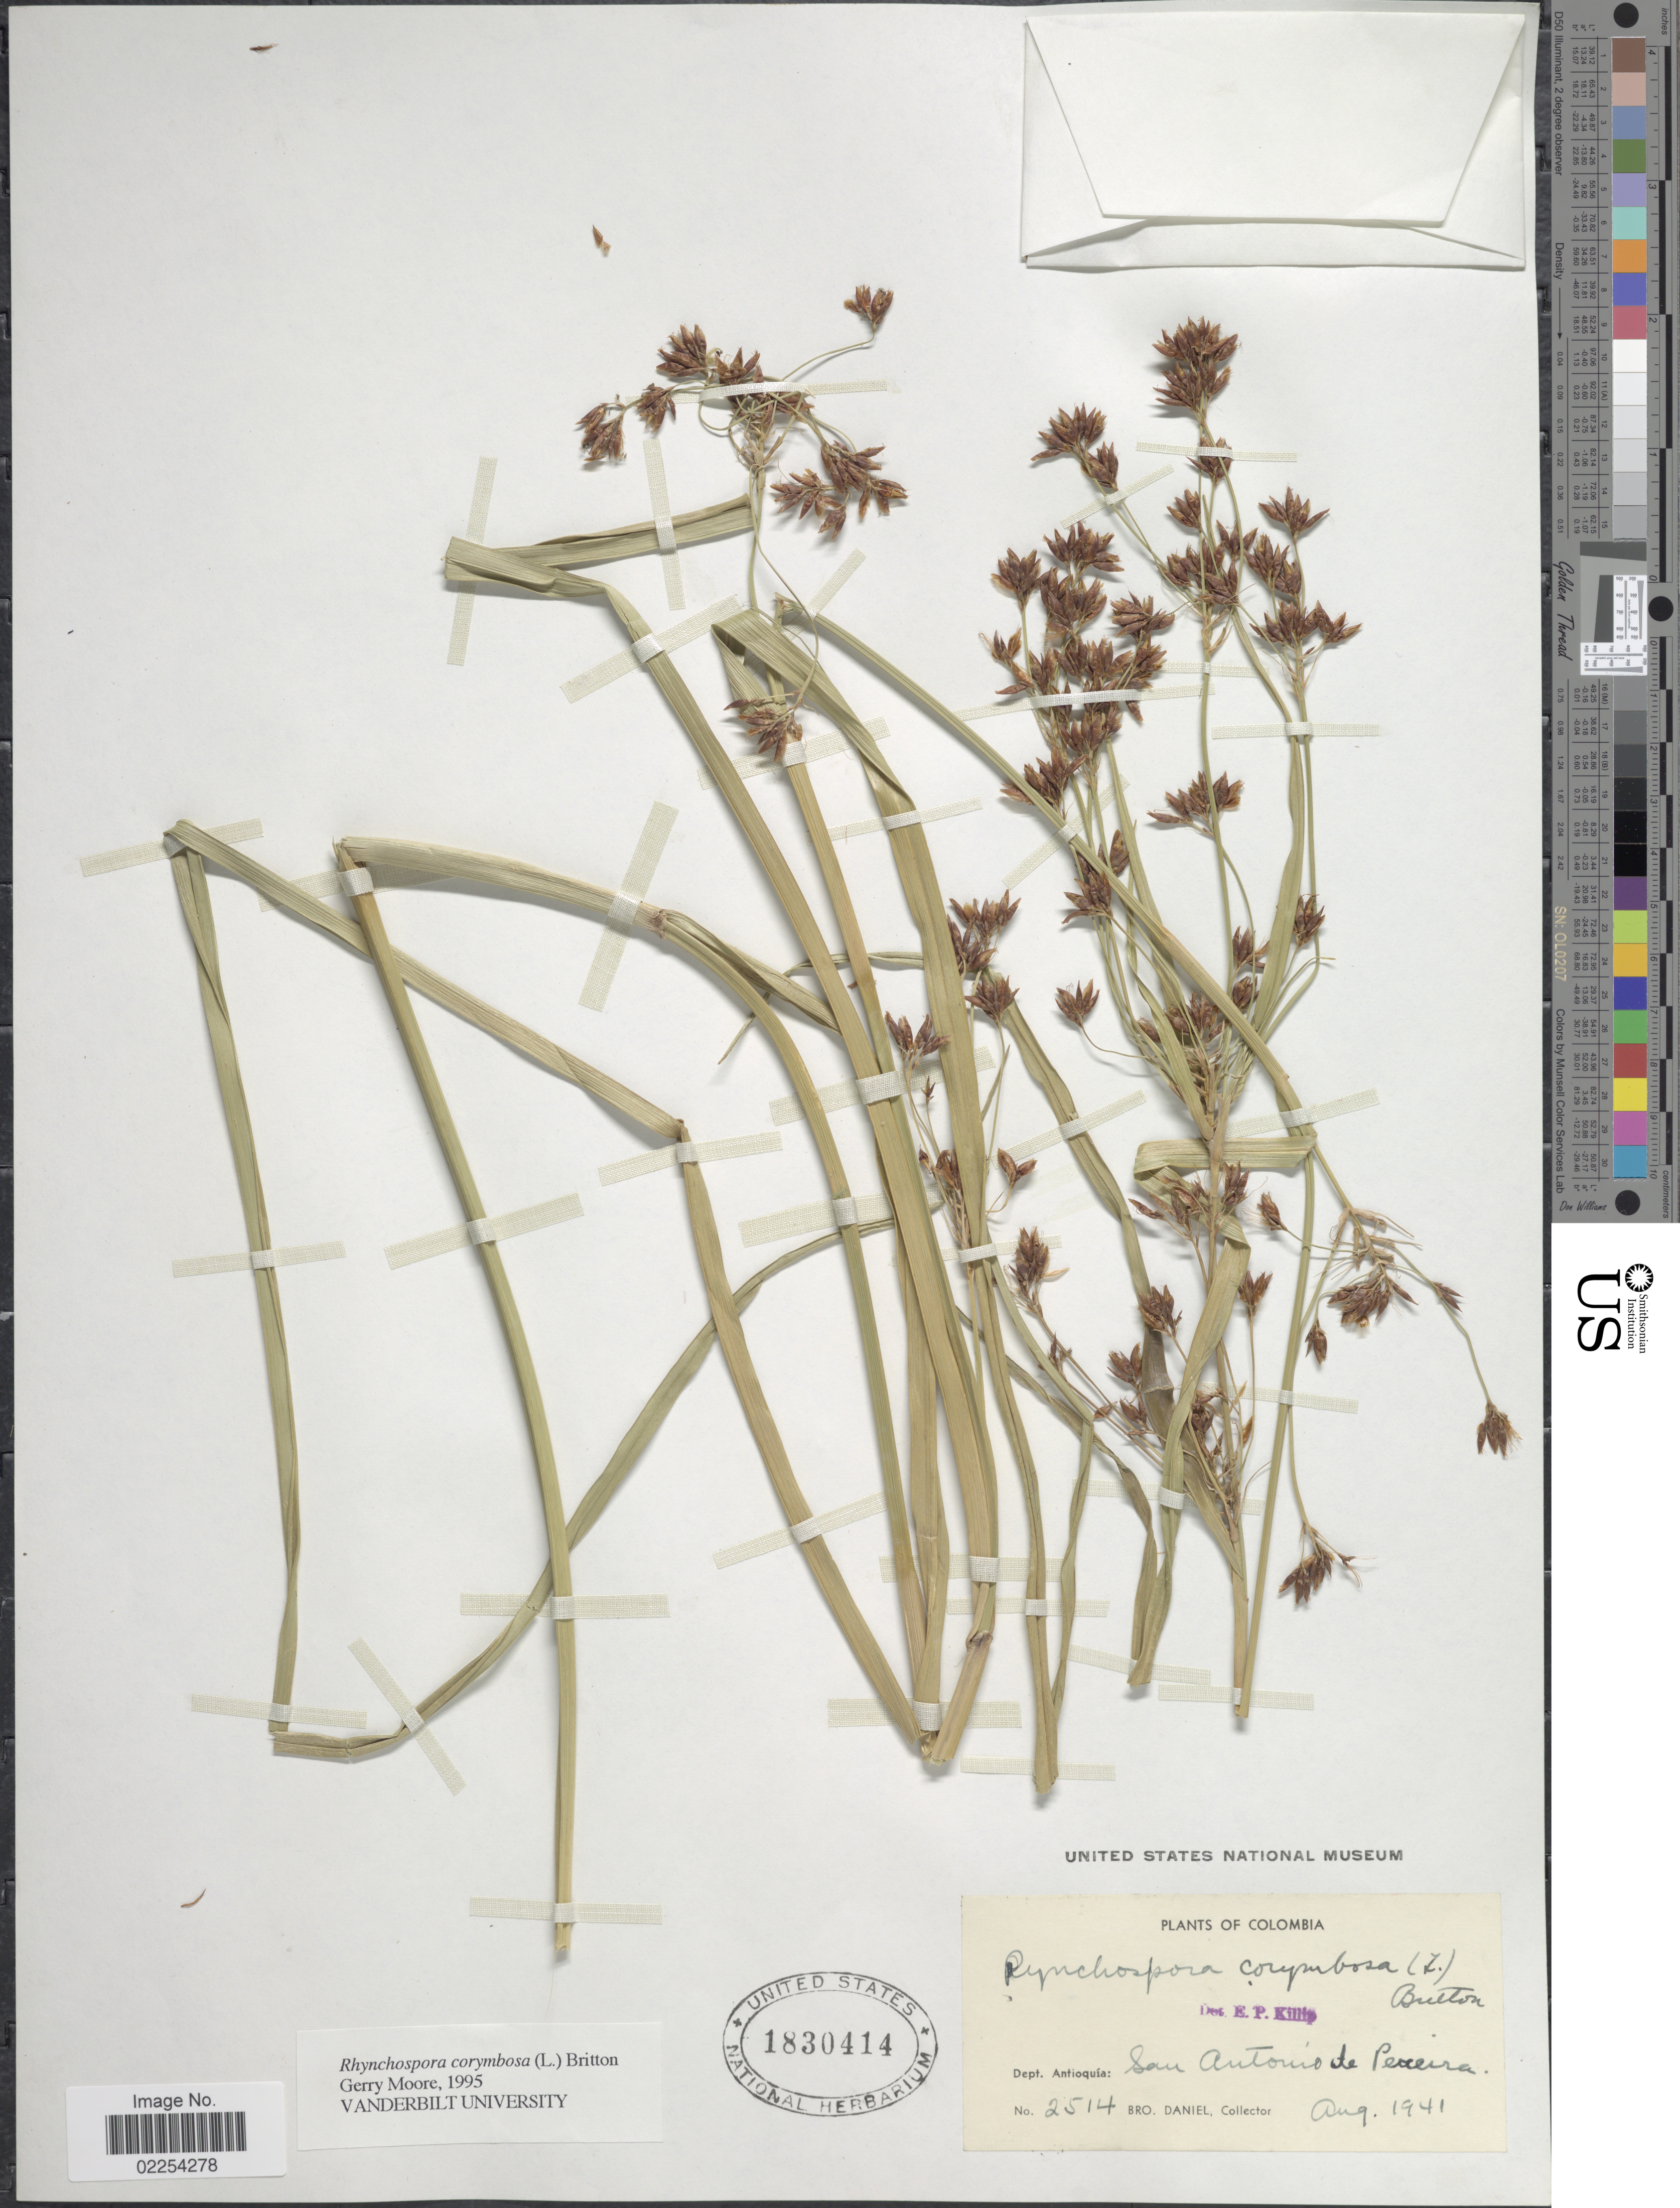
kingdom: Plantae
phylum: Tracheophyta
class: Liliopsida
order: Poales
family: Cyperaceae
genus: Rhynchospora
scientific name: Rhynchospora corymbosa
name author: (L.) Britton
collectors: Bro. Daniel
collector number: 2514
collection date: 1941-08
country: Colombia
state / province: Antioquia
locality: Dept. Antioquia: San Antonio de Pereira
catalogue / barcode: US 1830414